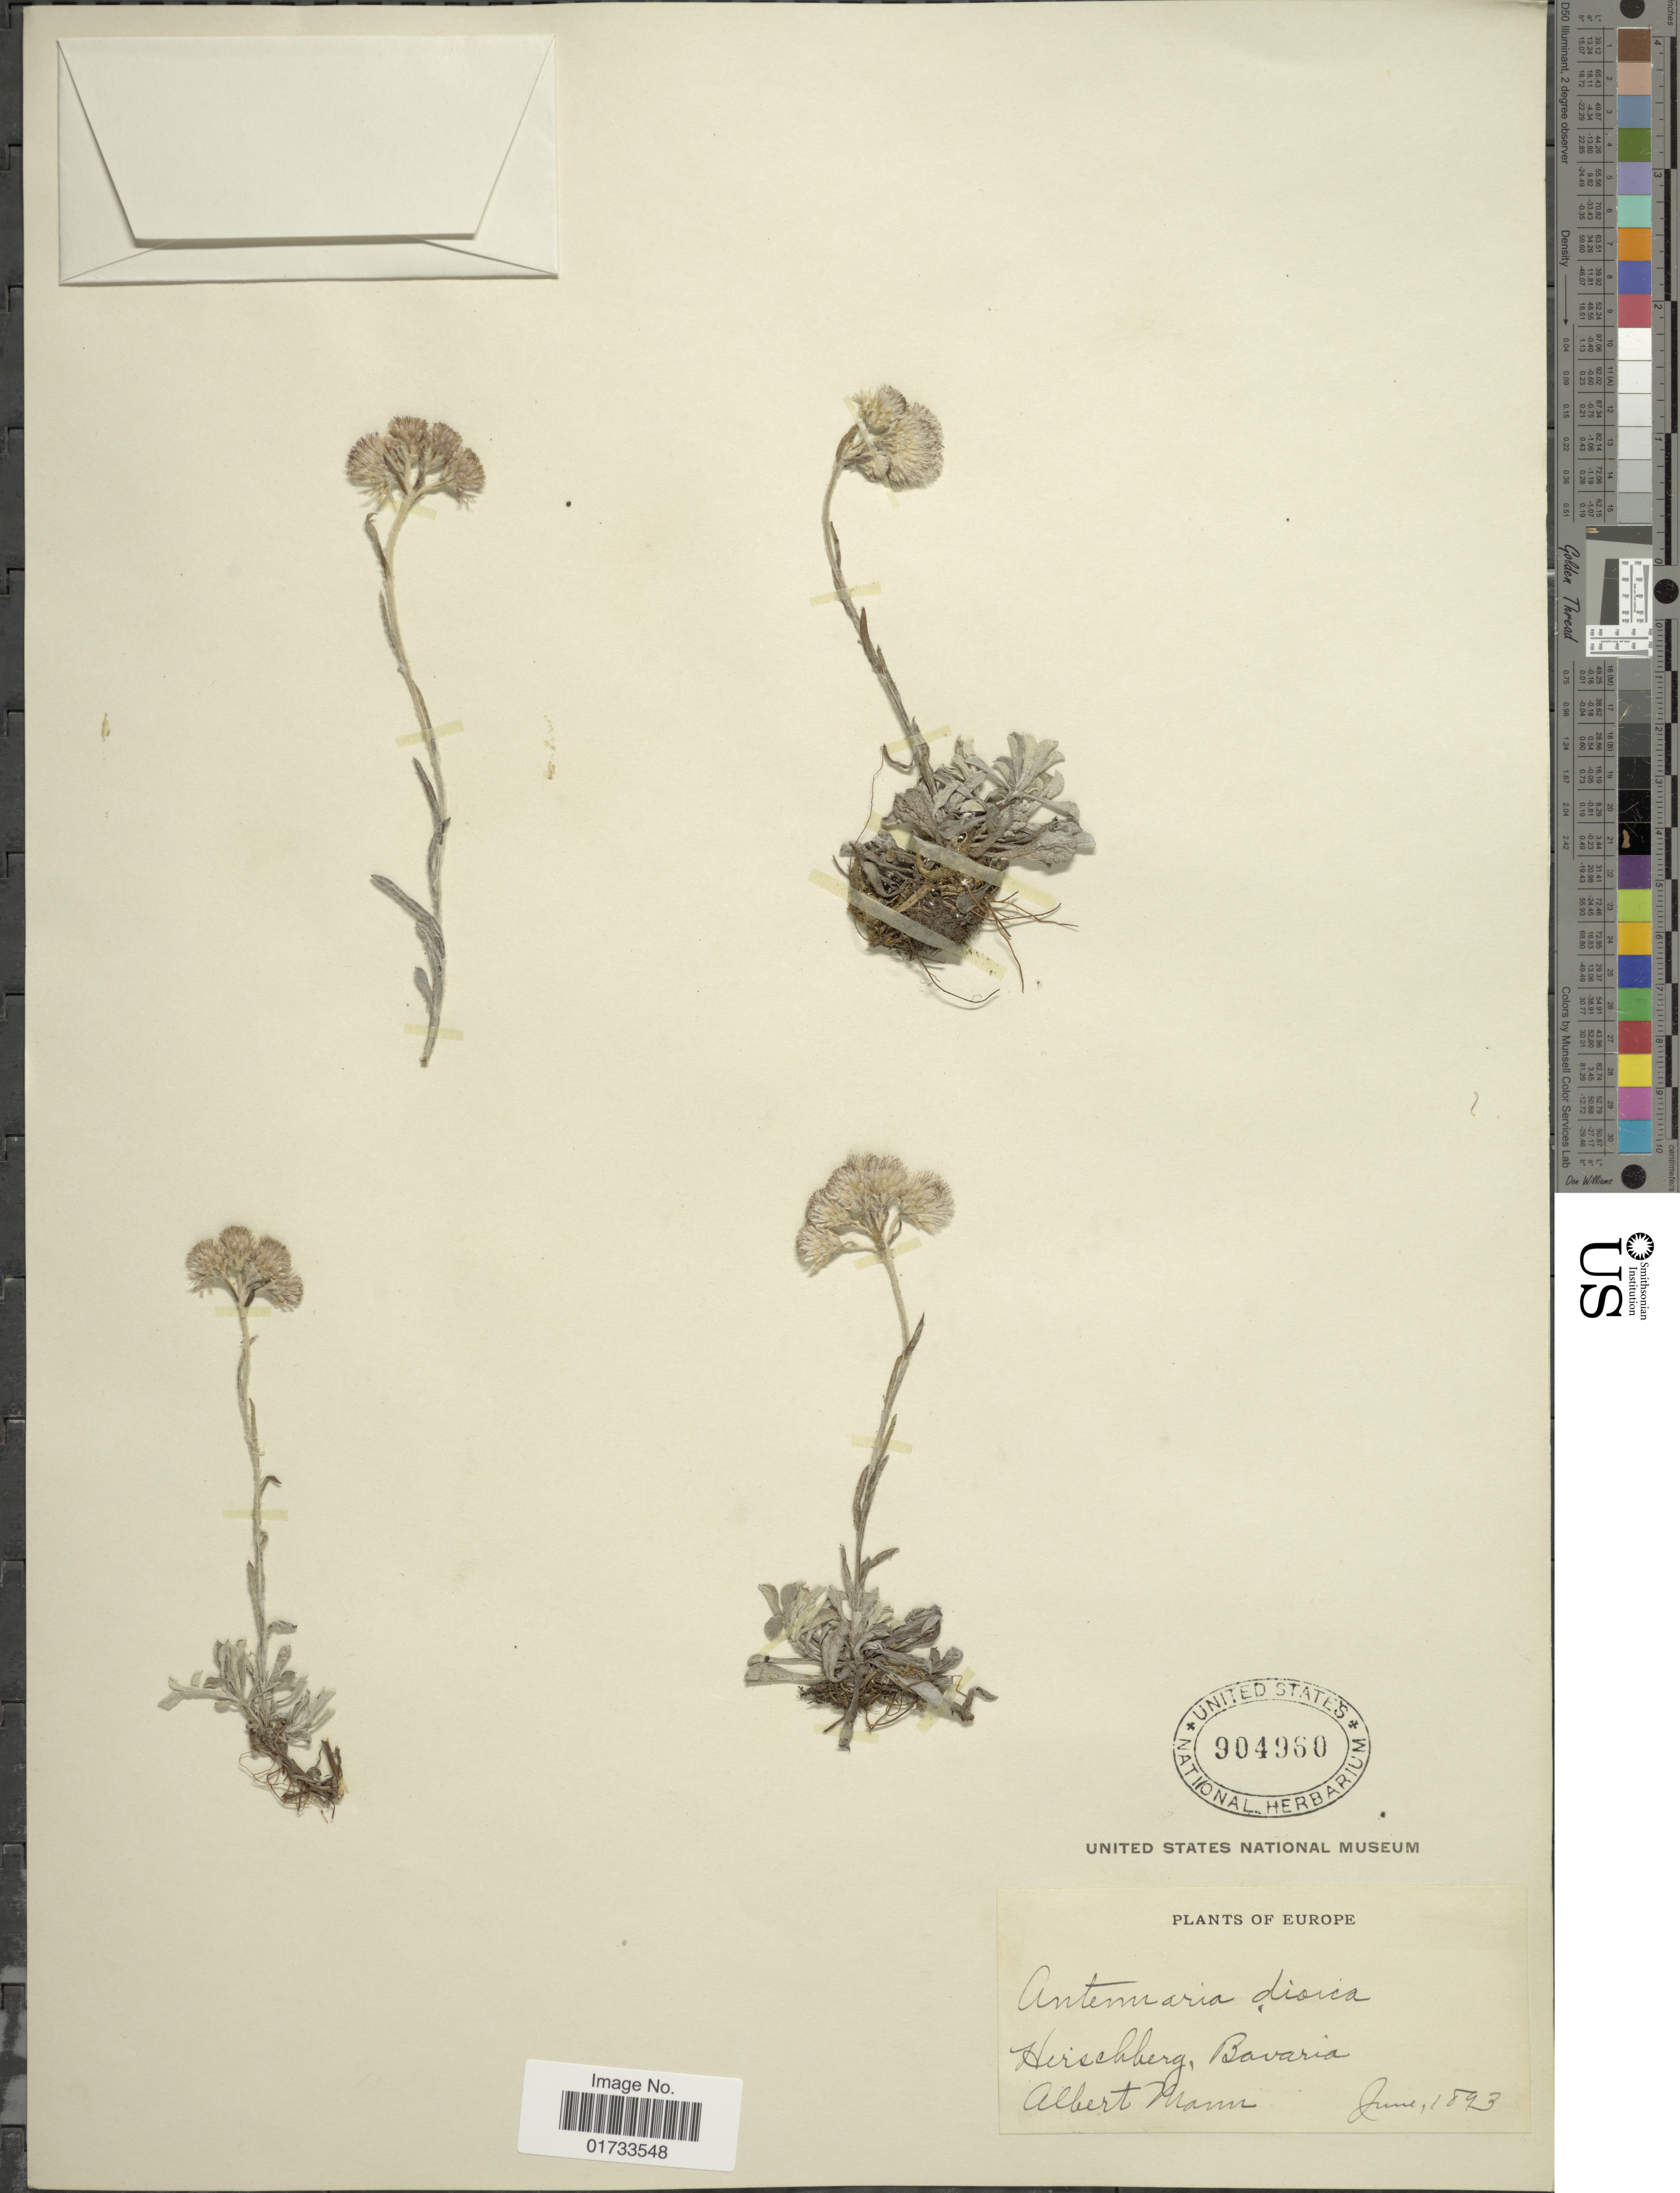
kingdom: Plantae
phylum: Tracheophyta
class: Magnoliopsida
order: Asterales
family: Asteraceae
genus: Antennaria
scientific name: Antennaria dioica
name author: (L.) Gaertn.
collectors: A. Mann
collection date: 1893-06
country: Germany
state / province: Bayern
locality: Hirschberg, Bavaria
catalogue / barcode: US 904960